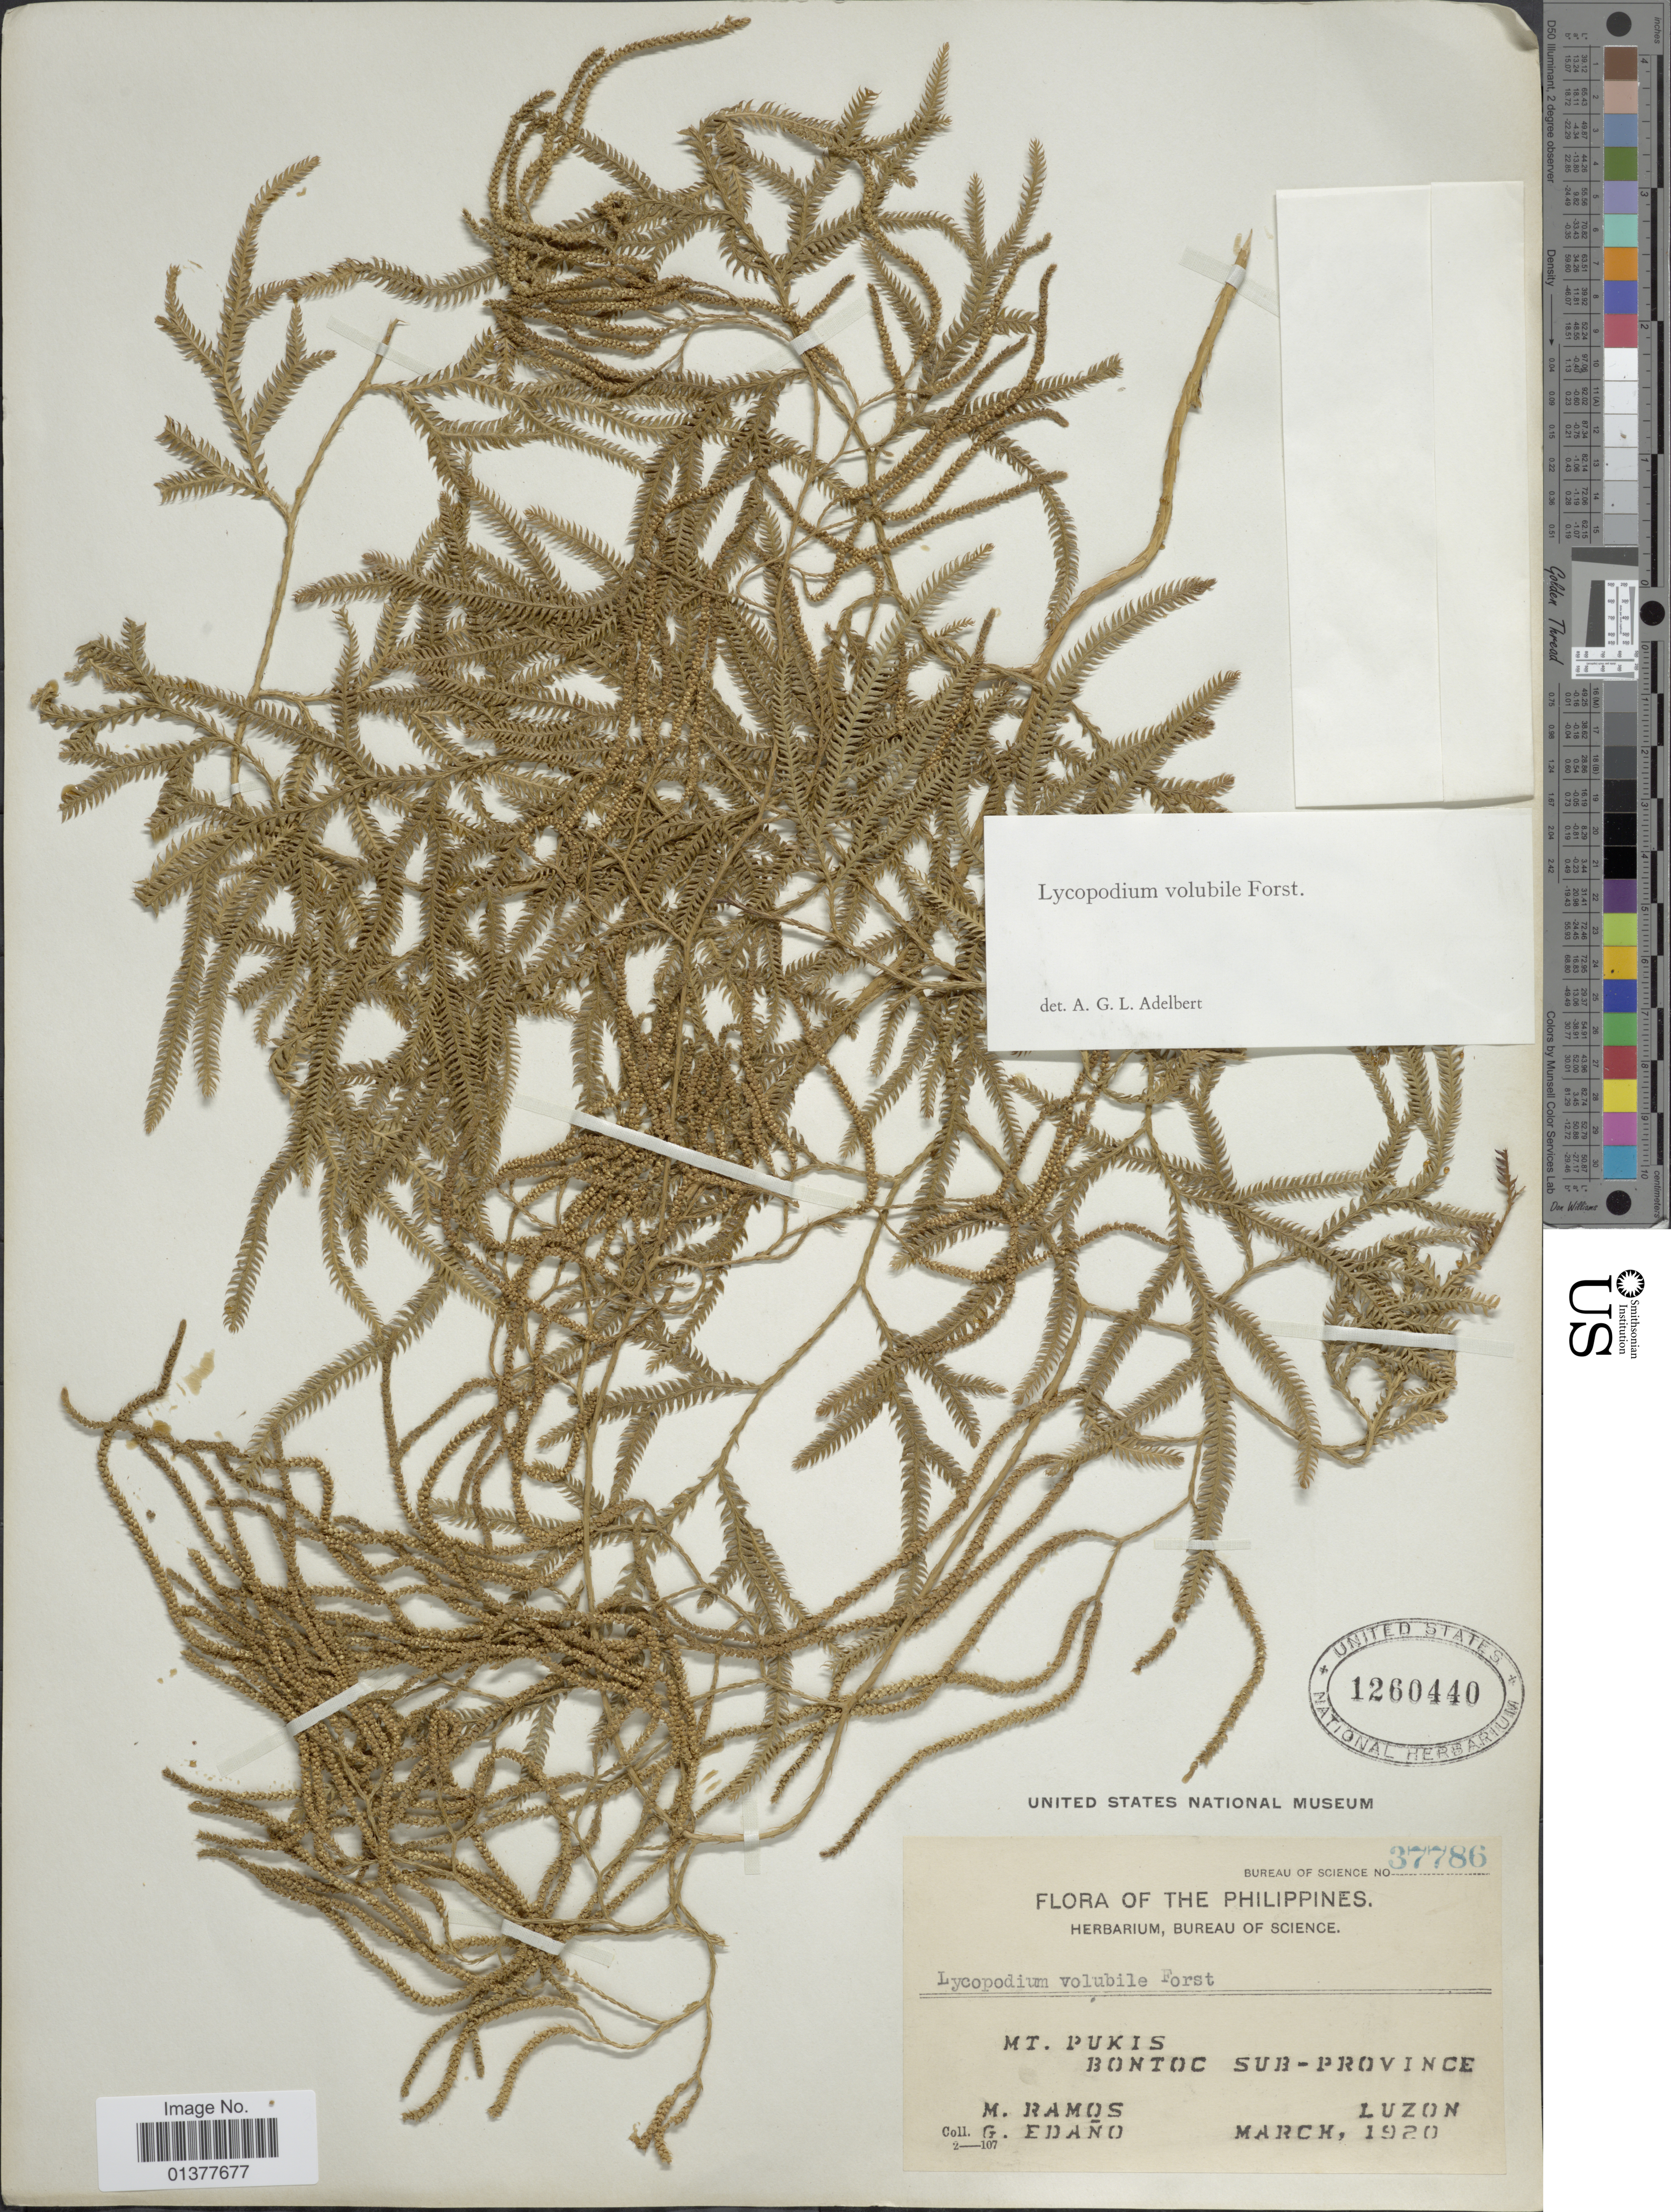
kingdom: Plantae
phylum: Tracheophyta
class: Lycopodiopsida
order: Lycopodiales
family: Lycopodiaceae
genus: Pseudodiphasium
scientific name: Pseudodiphasium volubile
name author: (G. Forst.) Holub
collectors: M. Ramos & G. Edaño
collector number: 37786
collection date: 1920-03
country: Philippines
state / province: Central Luzon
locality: Mt. Pukis, Bontoc Sub-province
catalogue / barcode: US 1260440